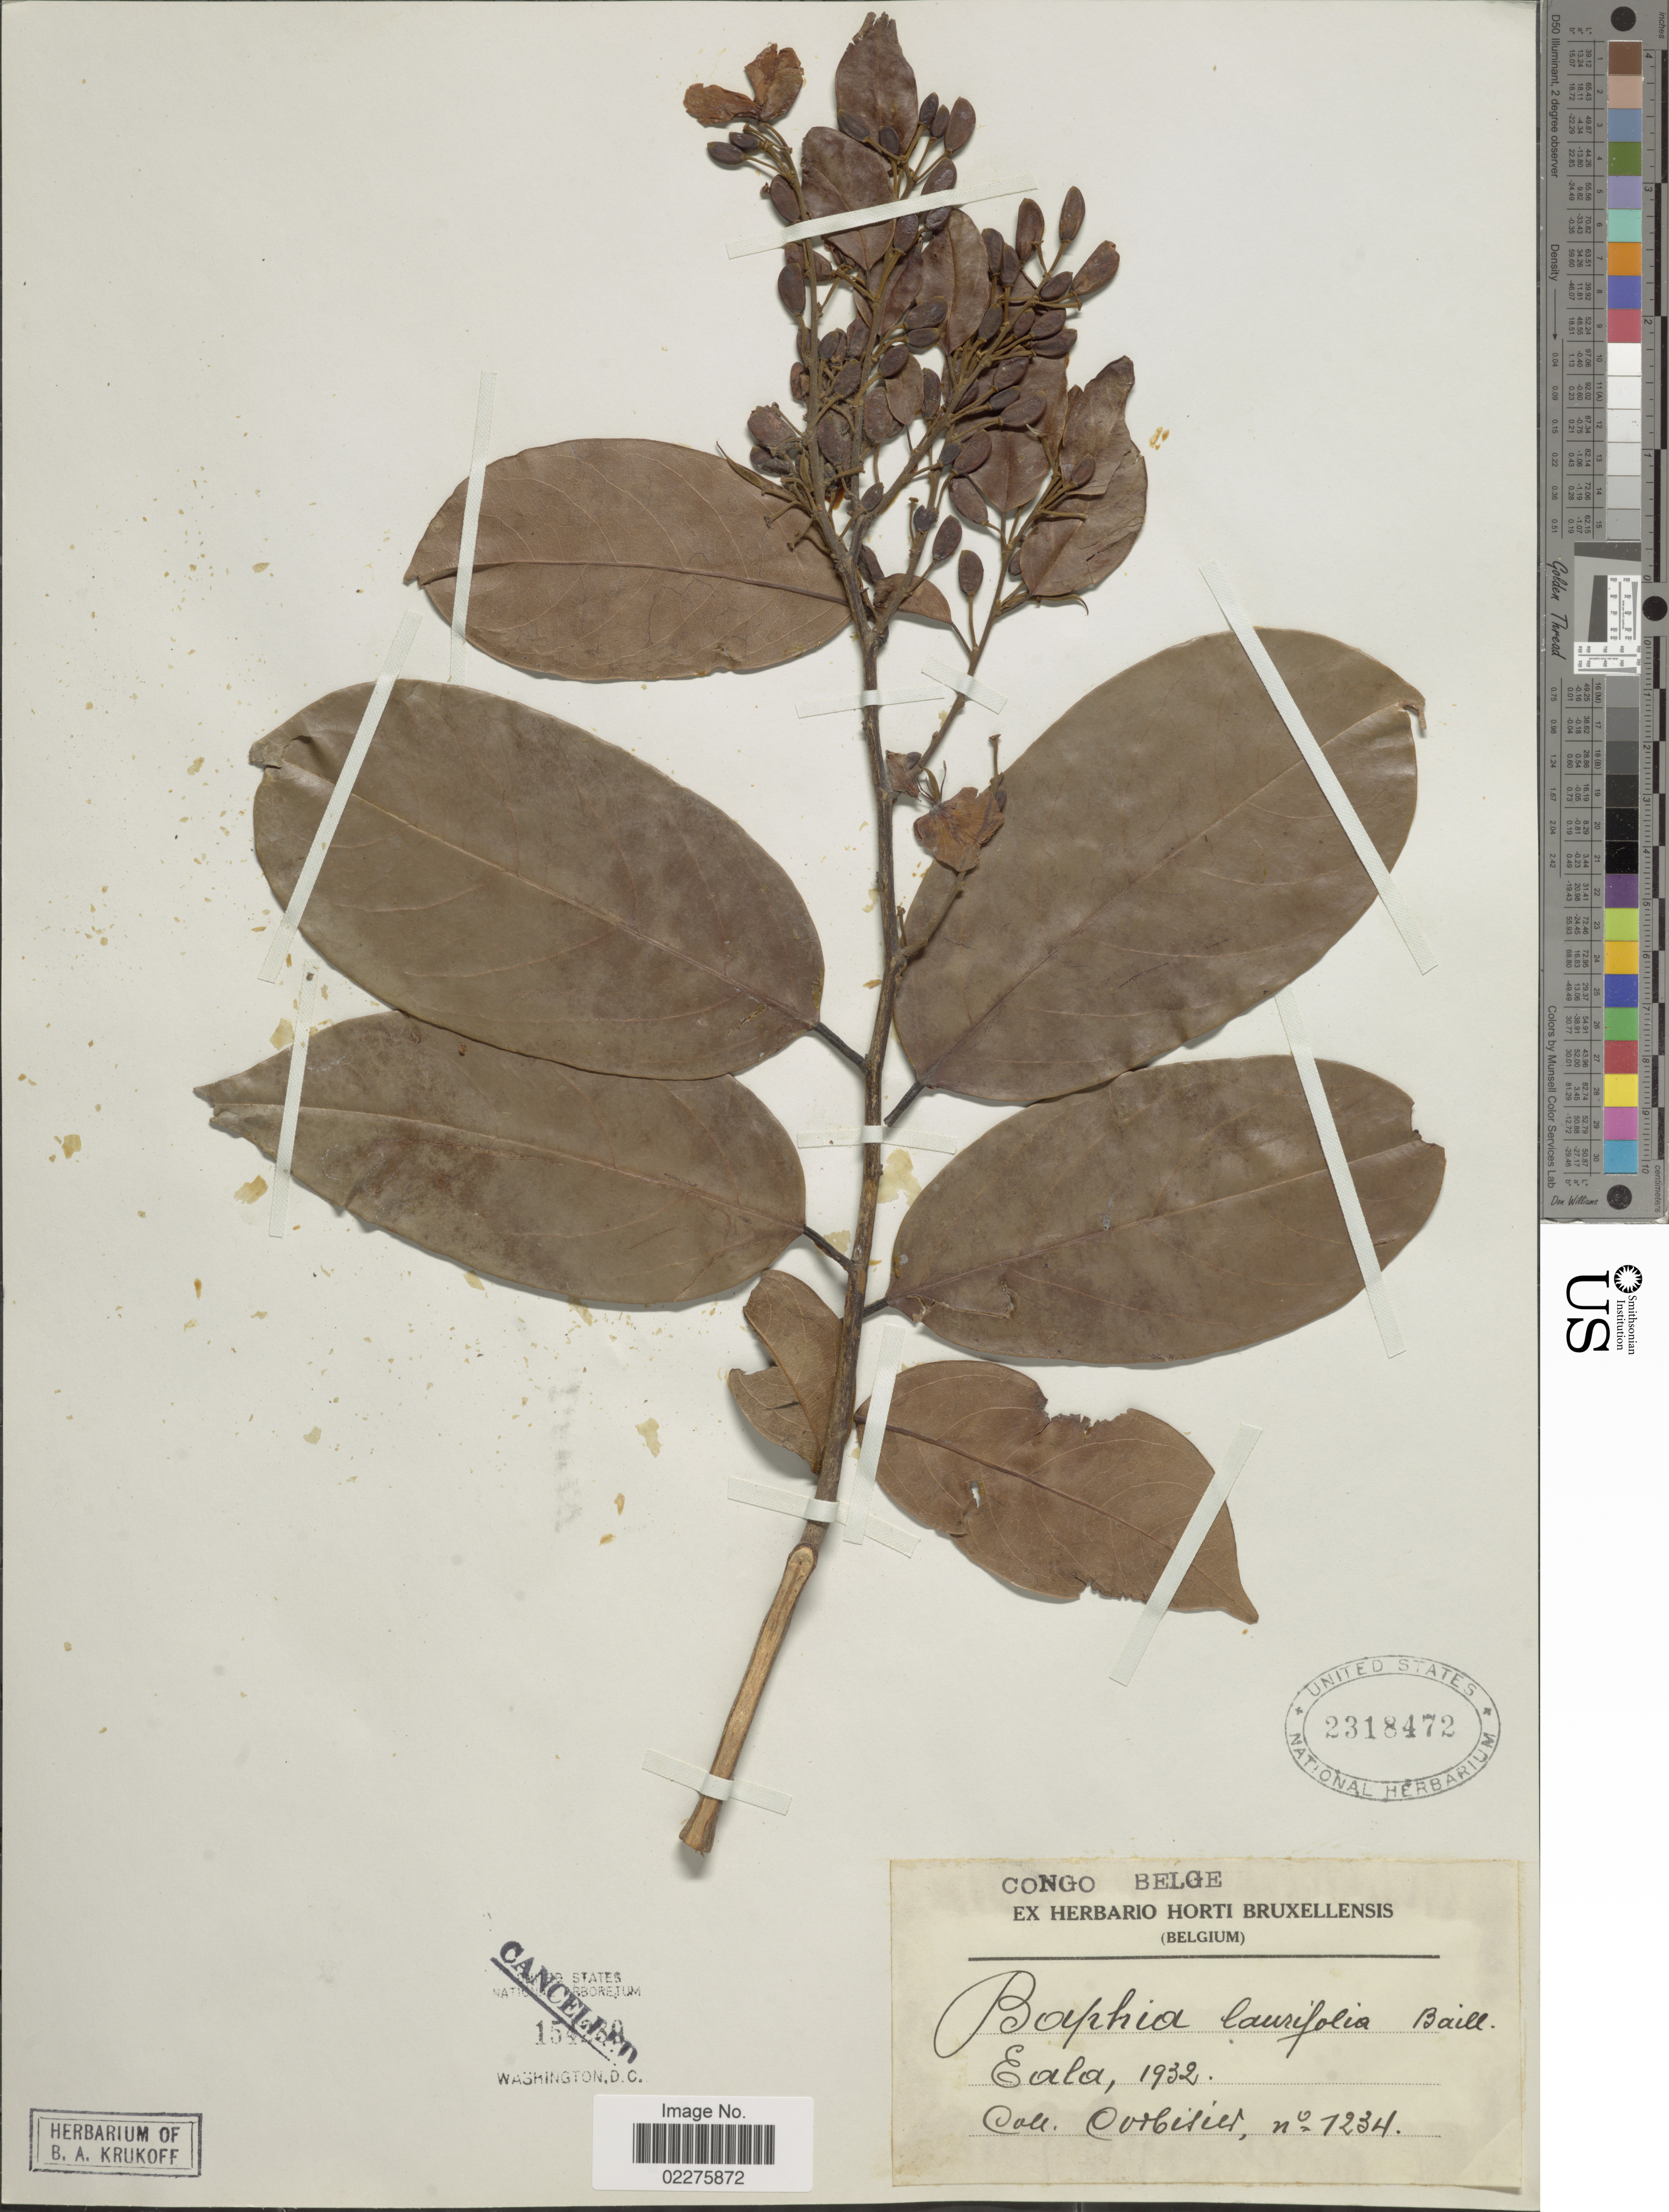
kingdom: Plantae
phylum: Tracheophyta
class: Magnoliopsida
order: Fabales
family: Fabaceae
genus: Baphia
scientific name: Baphia laurifolia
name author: Baill.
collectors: -. Corbisier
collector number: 1234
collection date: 1932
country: Congo, Democratic Republic of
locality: Congo Belge, Eala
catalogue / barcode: US 2318472